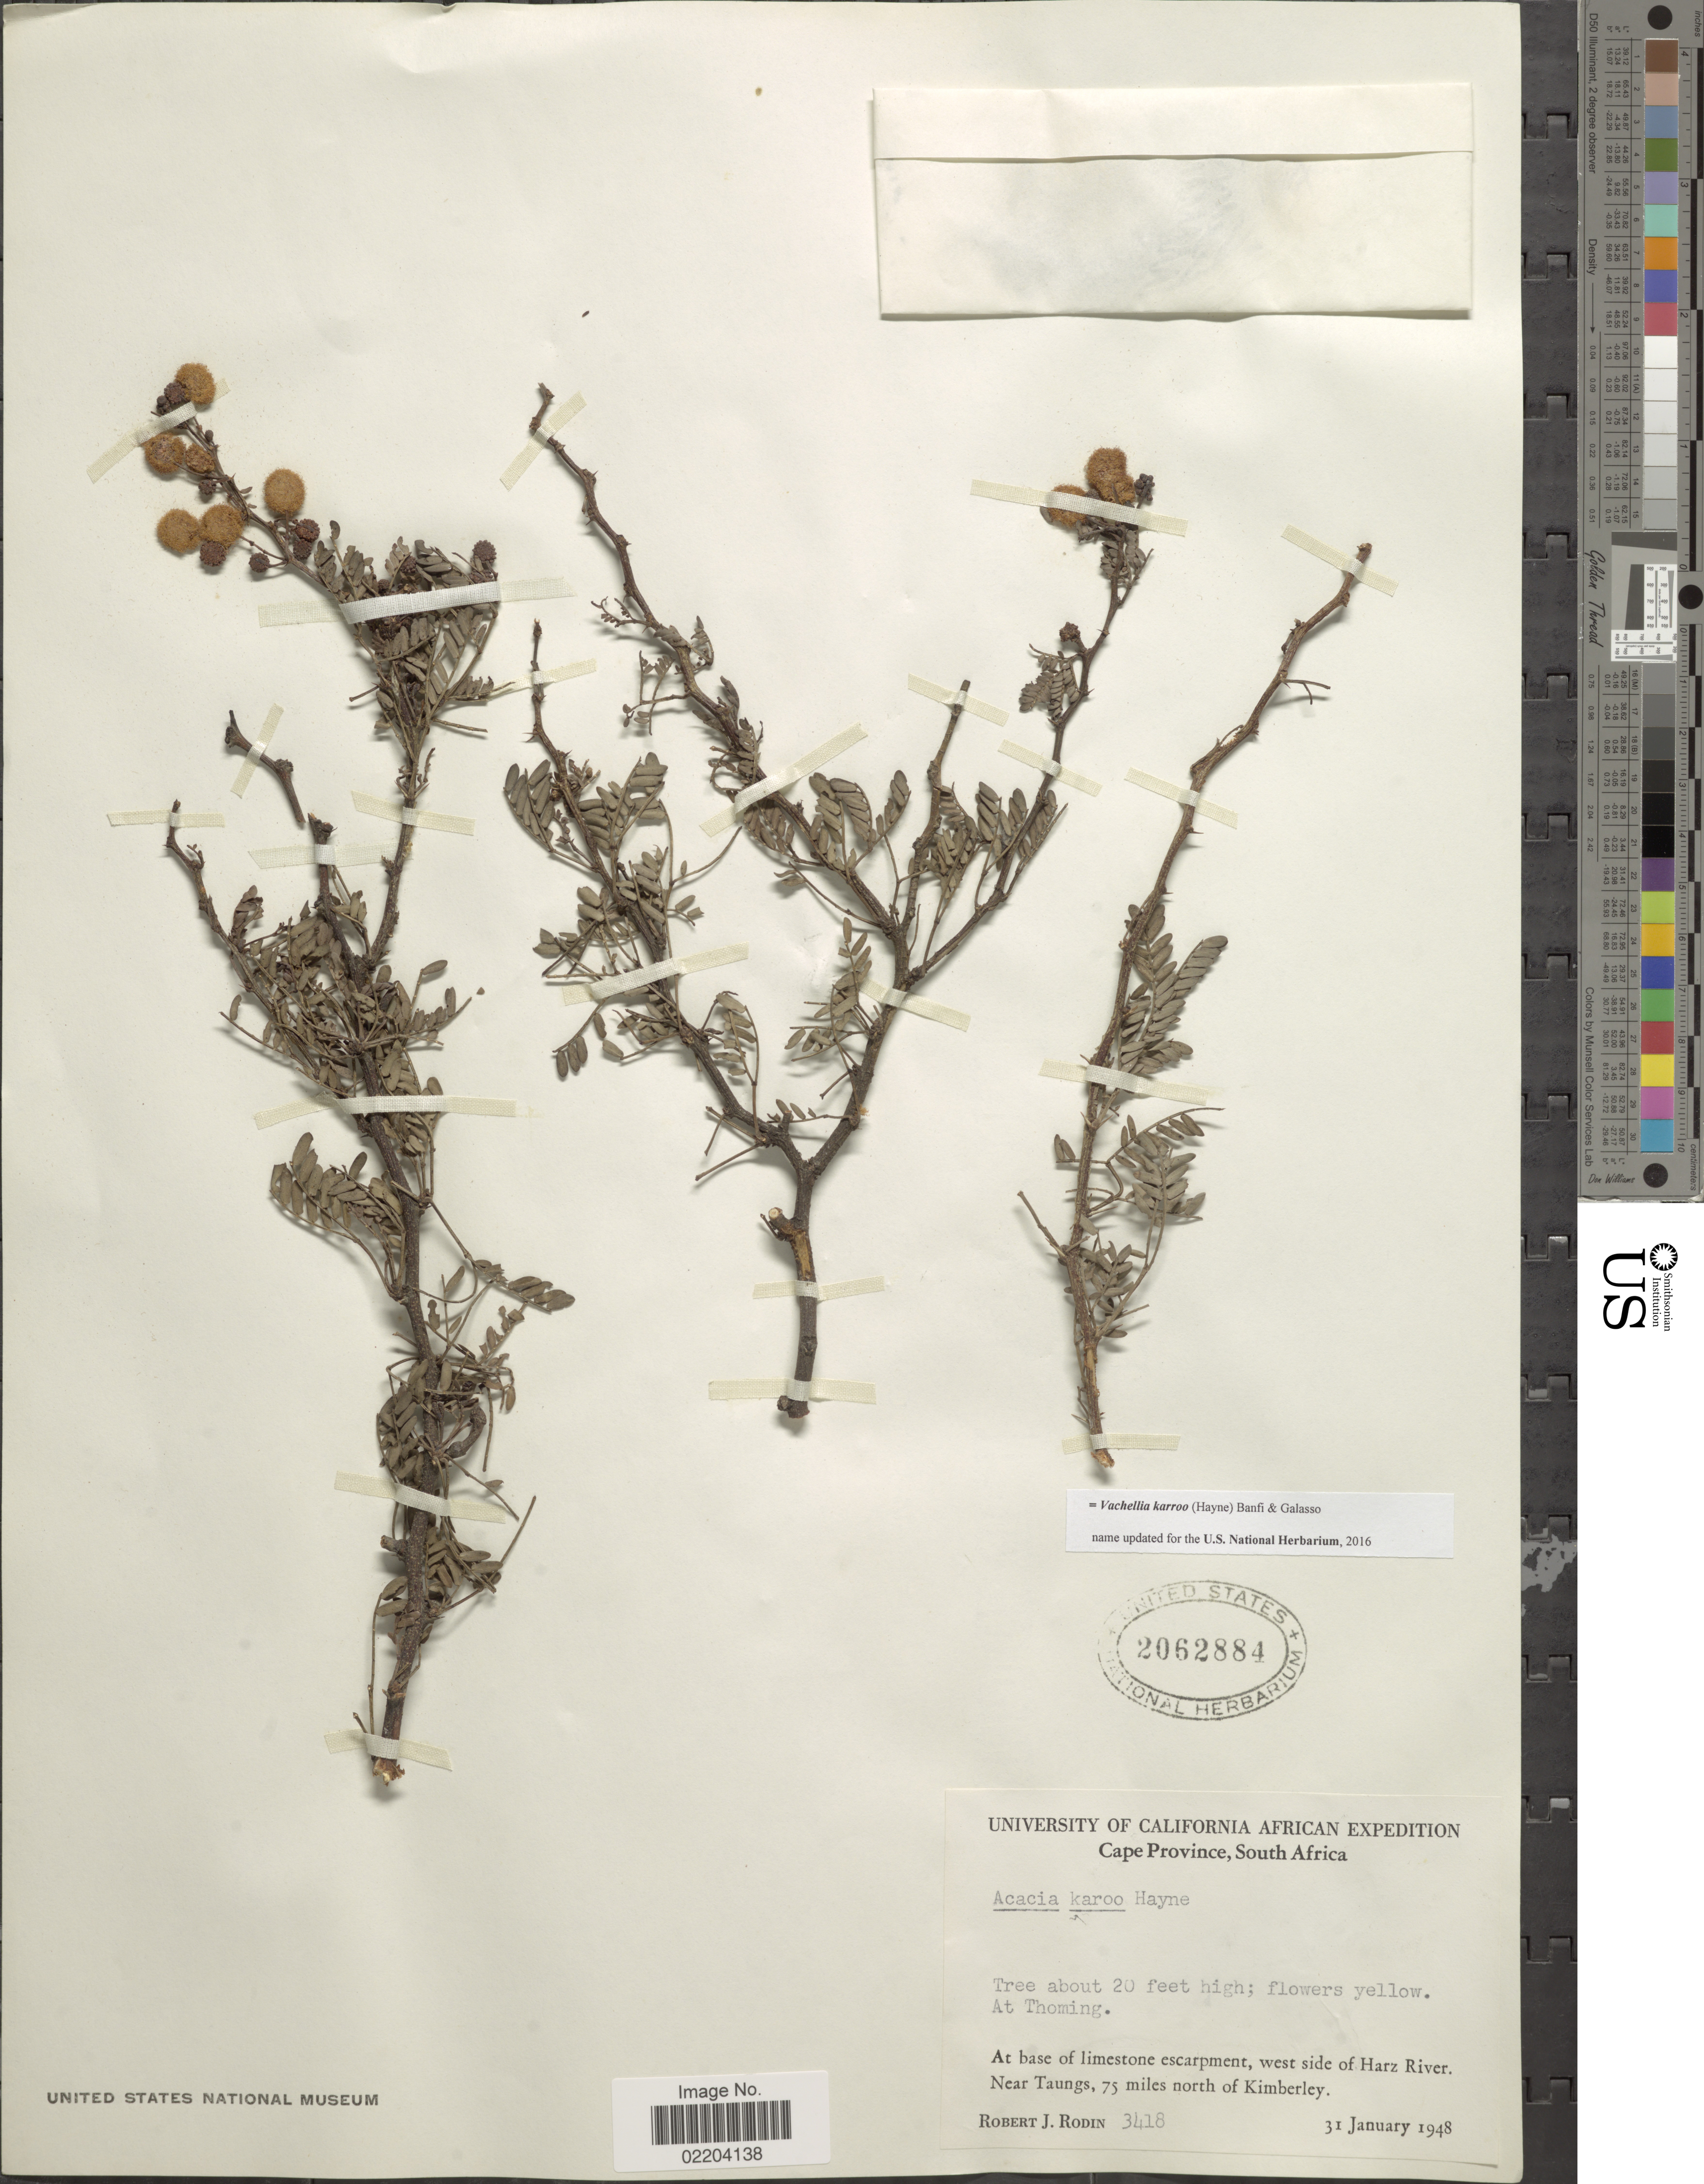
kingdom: Plantae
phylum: Tracheophyta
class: Magnoliopsida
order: Fabales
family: Fabaceae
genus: Vachellia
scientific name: Vachellia karroo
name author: (Hayne) Banfi & Galasso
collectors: R. J. Rodin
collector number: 3418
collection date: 1948-01-31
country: South Africa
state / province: Northern Cape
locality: Cape Province, South Africa. At Thoming, At base of limestone escarpment, west side of Harz River. Near Taungs, 75 miles north of Kimberley.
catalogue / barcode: US 2062884